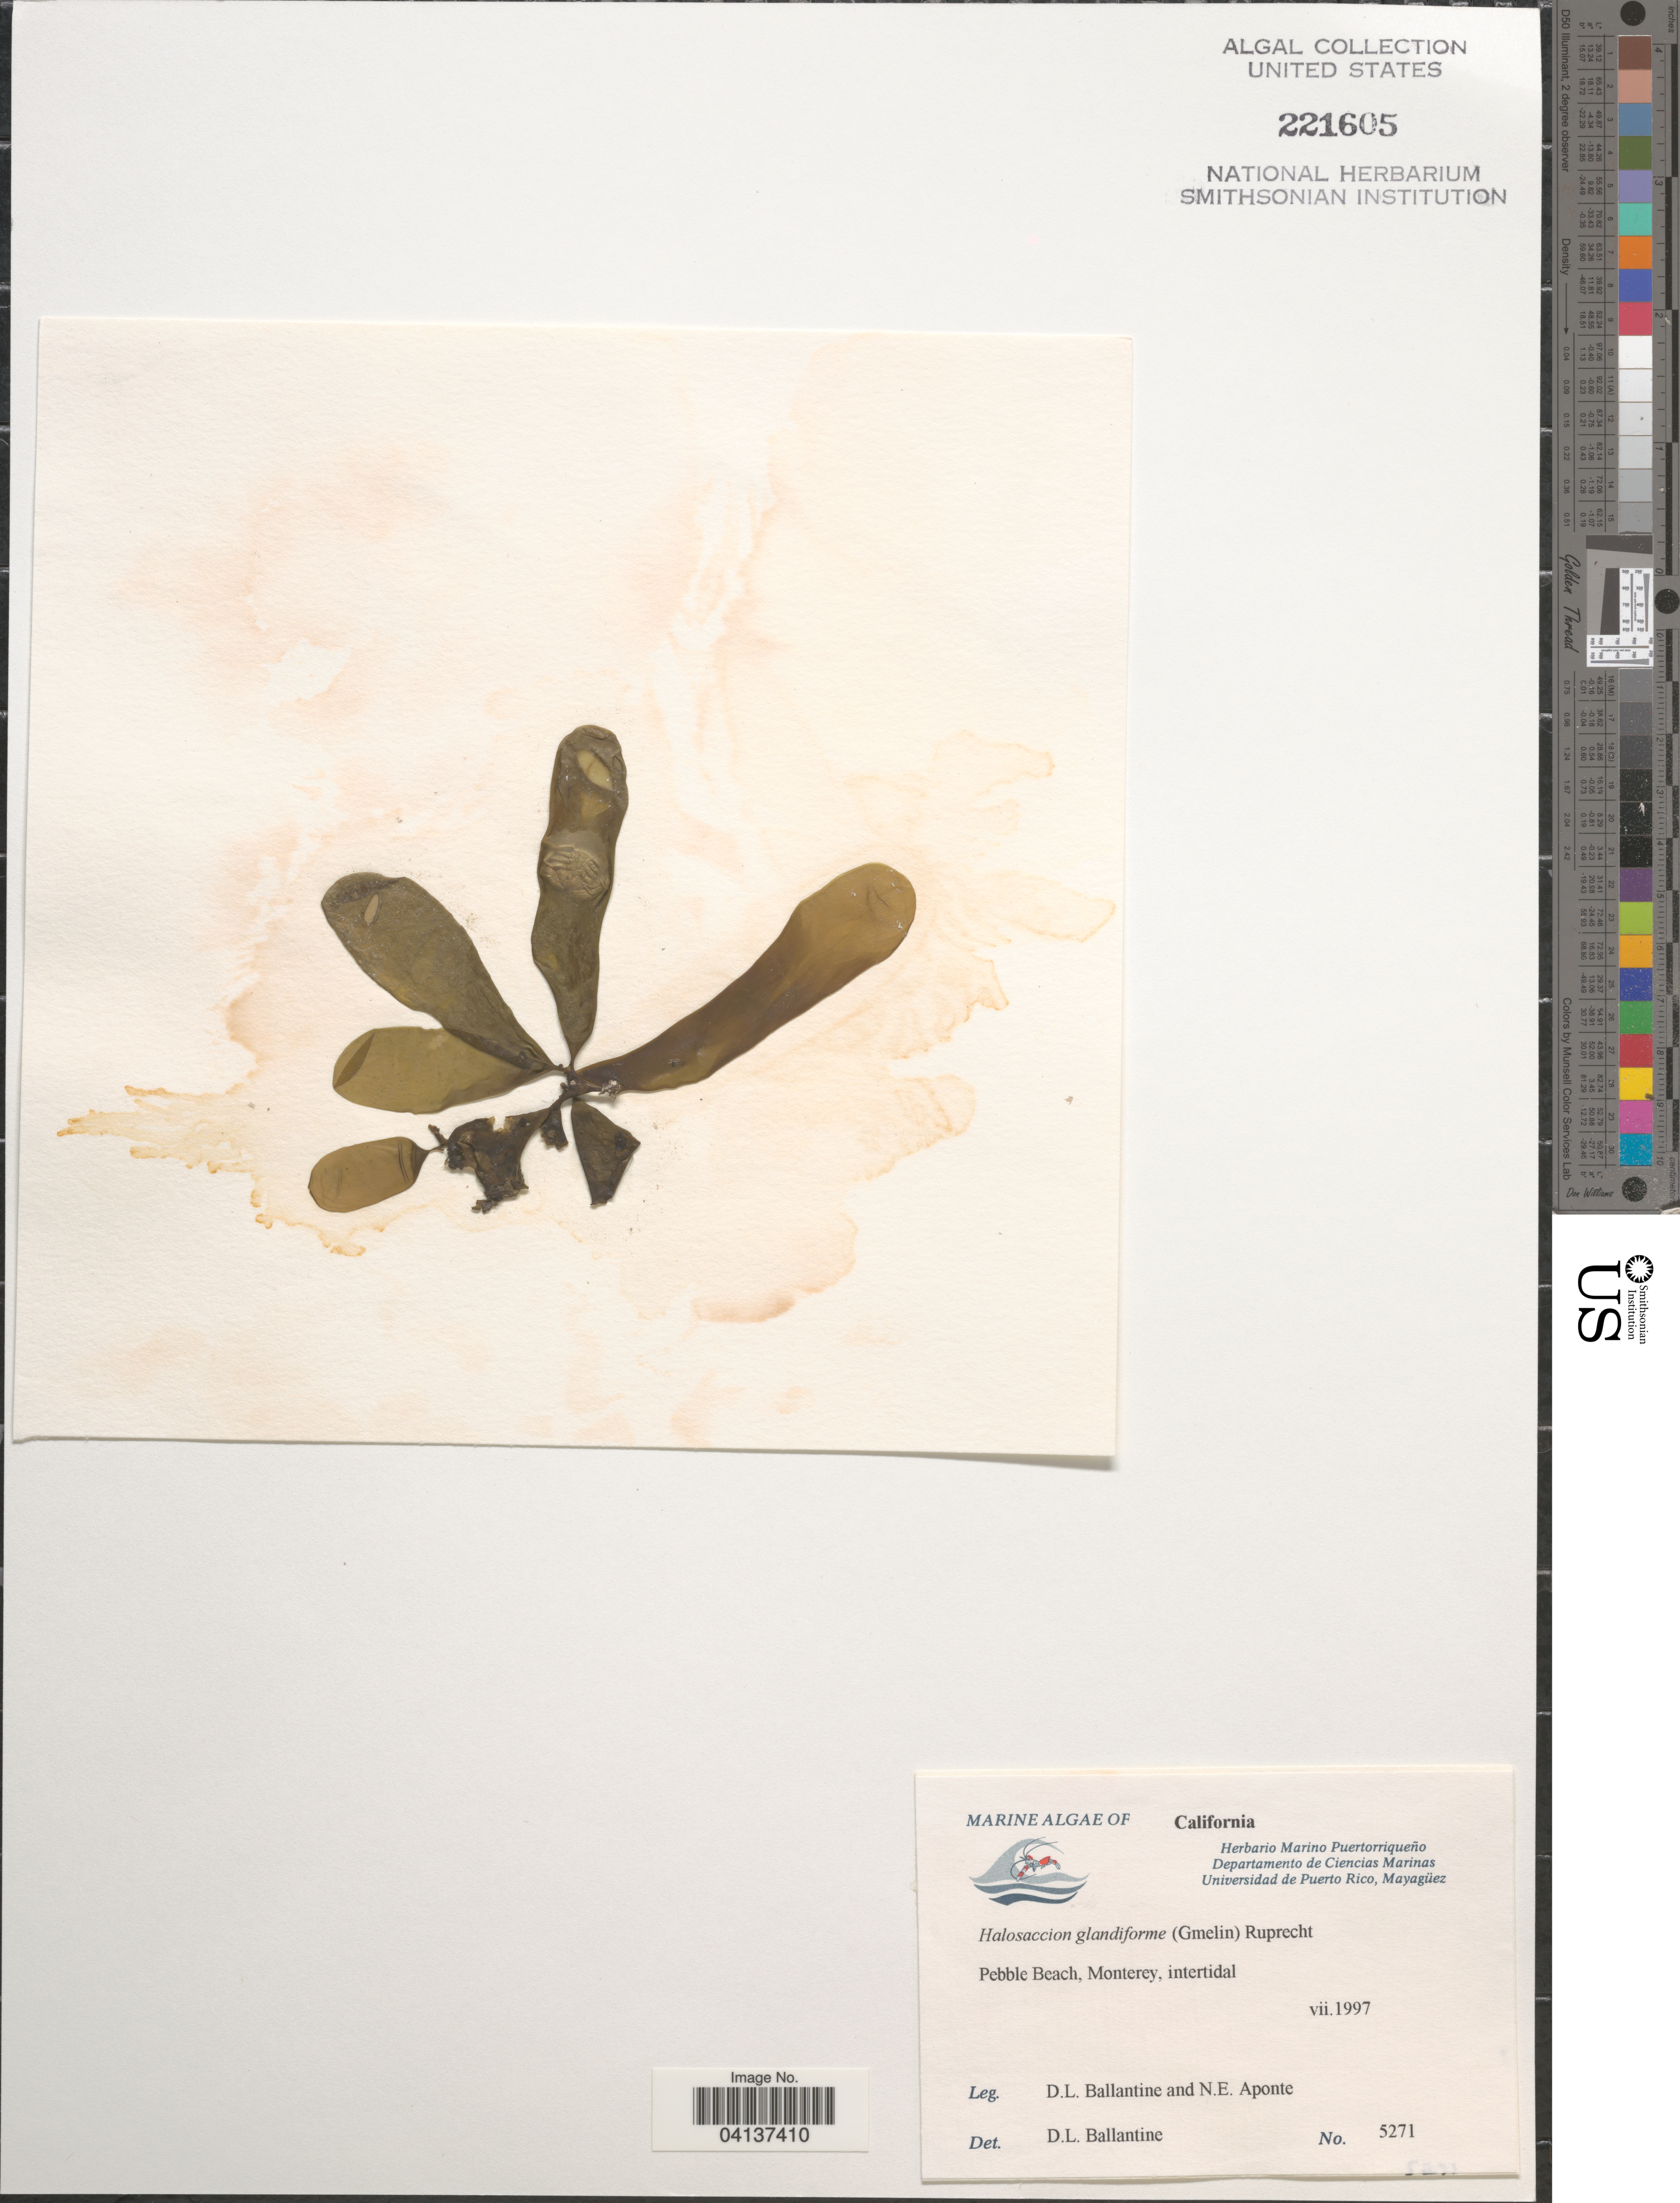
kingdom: Plantae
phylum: Rhodophyta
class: Florideophyceae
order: Palmariales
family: Palmariaceae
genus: Halosaccion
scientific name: Halosaccion glandiforme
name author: (S.G. Gmel.) Rupr.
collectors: D.L. Ballantine & N. E. Aponte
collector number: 5271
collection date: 1997-07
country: United States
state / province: California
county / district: Monterey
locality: Pebble Beach, Monterey, intertidal.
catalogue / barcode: US 221605